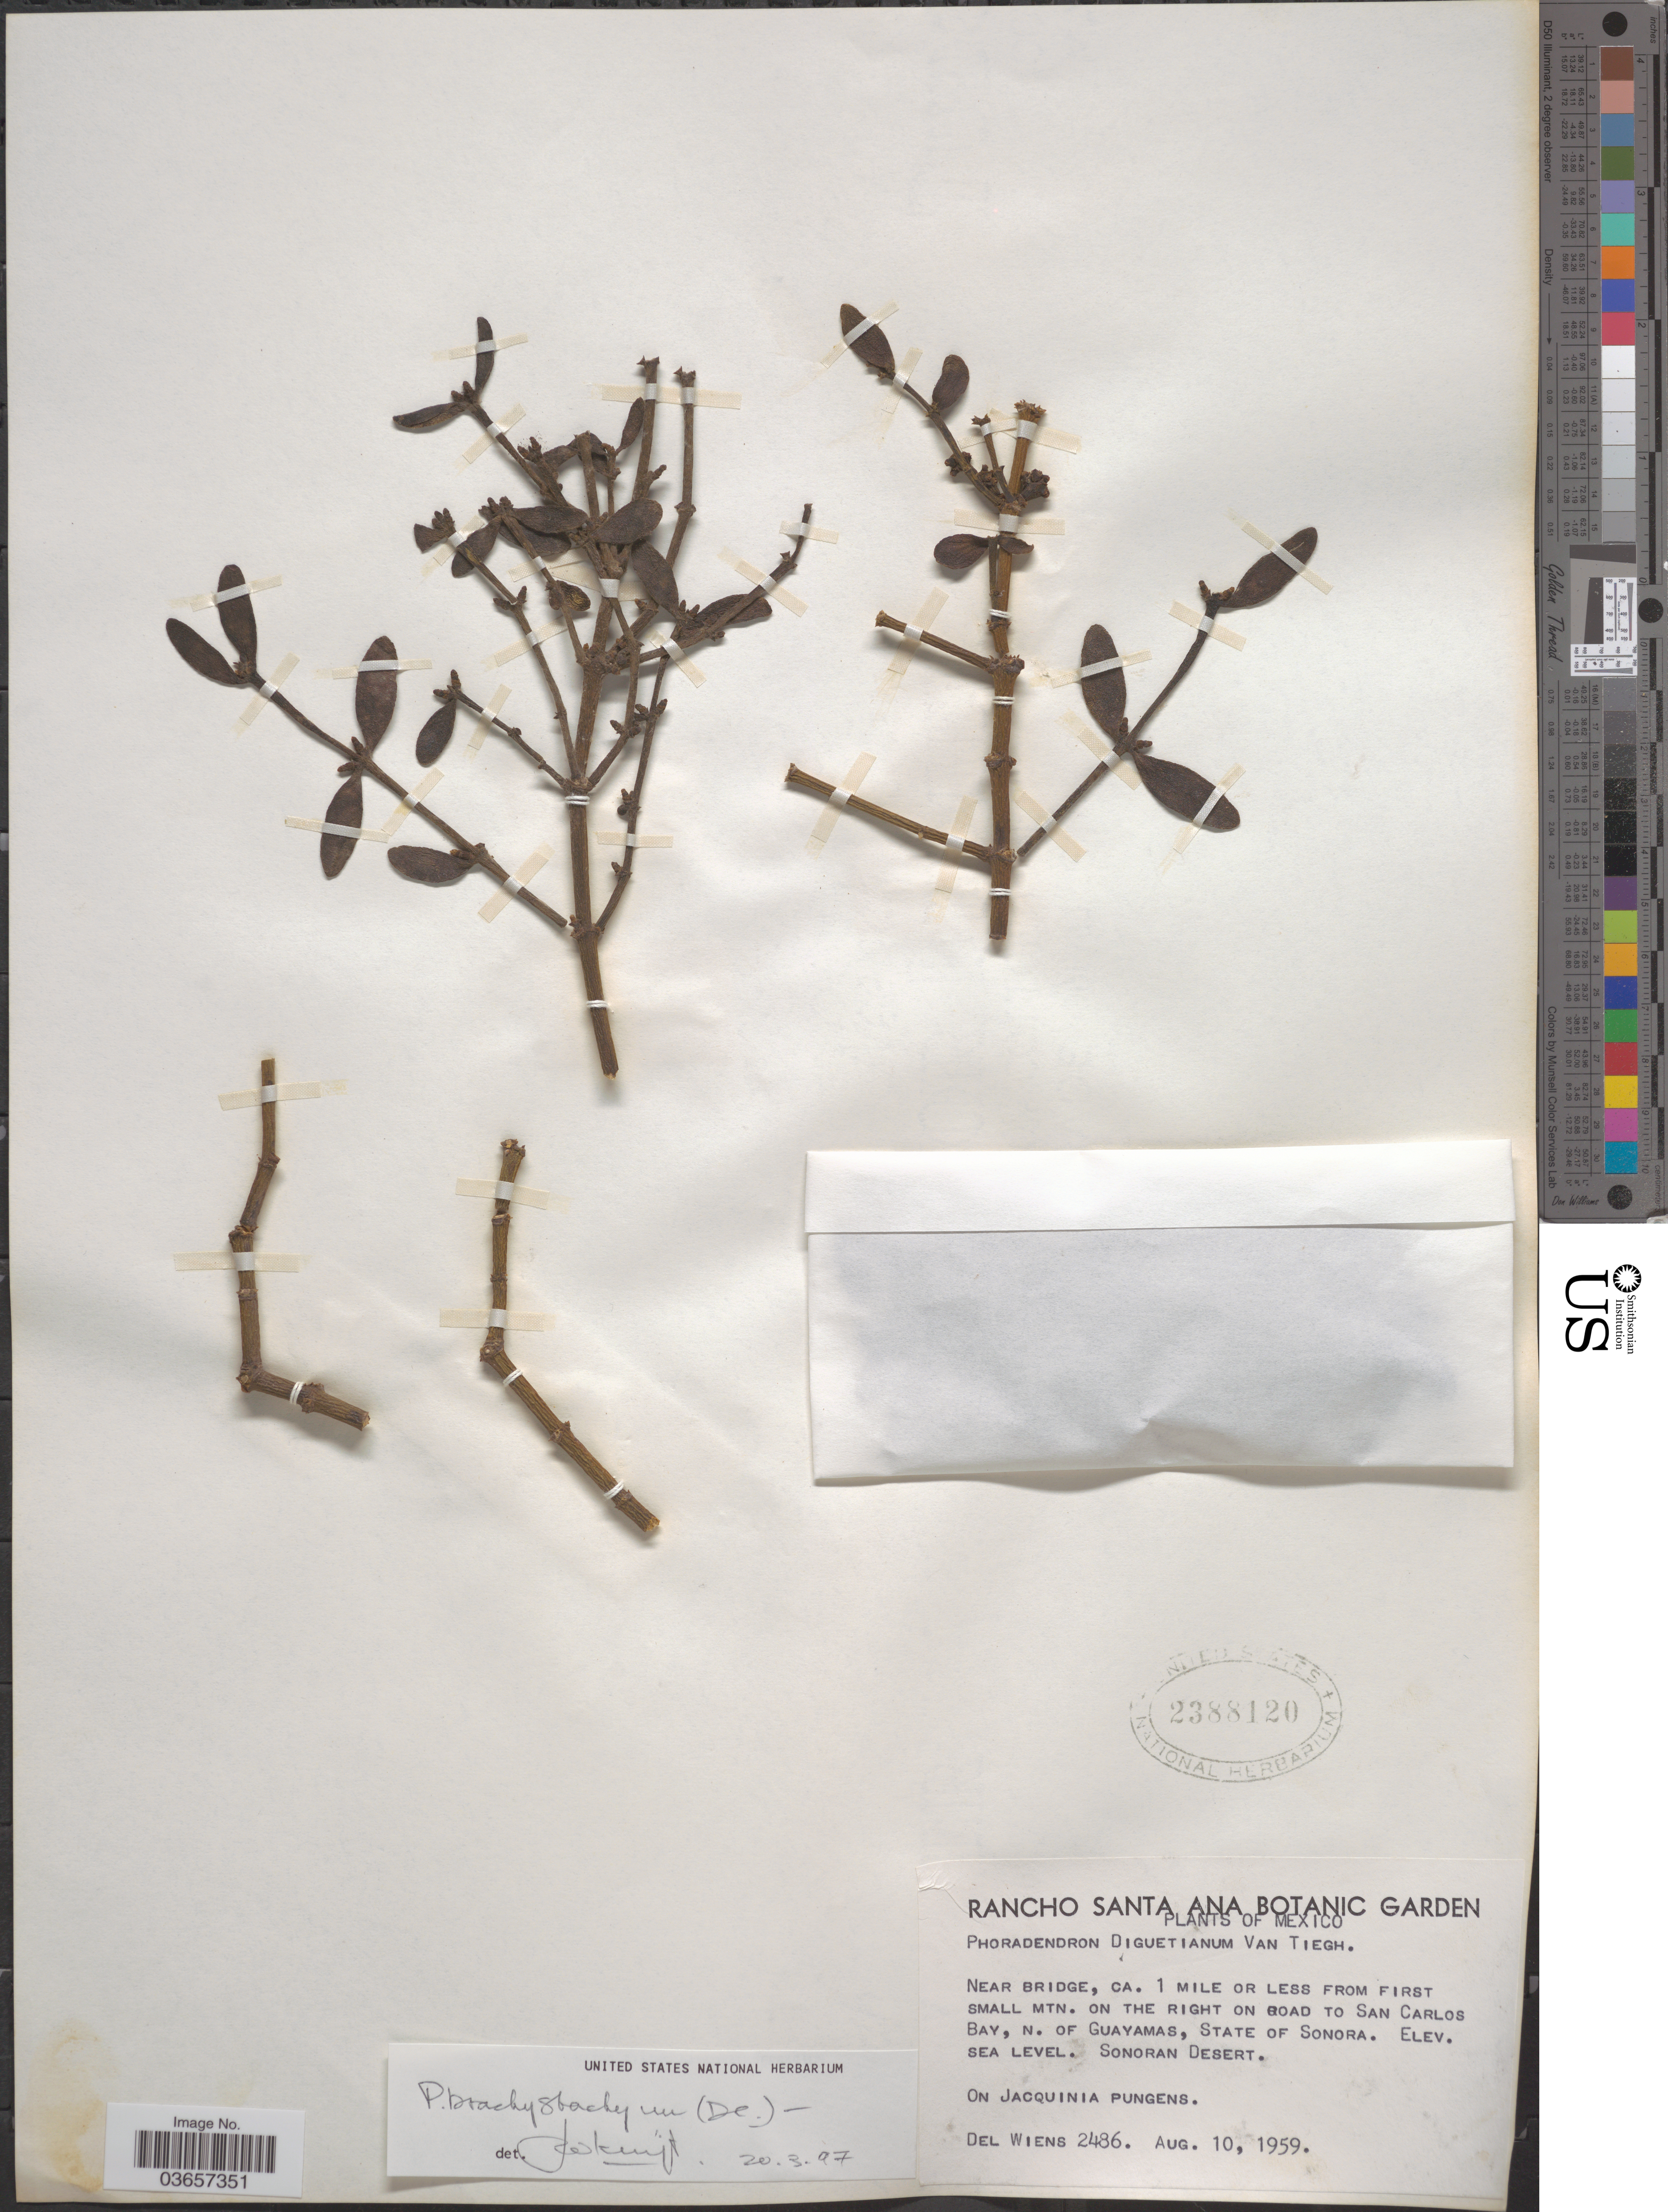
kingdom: Plantae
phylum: Tracheophyta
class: Magnoliopsida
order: Santalales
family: Viscaceae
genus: Phoradendron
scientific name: Phoradendron brachystachyum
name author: (DC.) Oliv.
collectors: D. Wiens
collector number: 2486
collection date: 1959-08-10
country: Mexico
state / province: Sonora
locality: Near Bridge, ca. 1 mile or less from first small mtn. on the right on road to San Carlos Bay, N. of Guayamas. Sonoran Desert. On Jacquinia Pungens.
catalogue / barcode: US 2388120